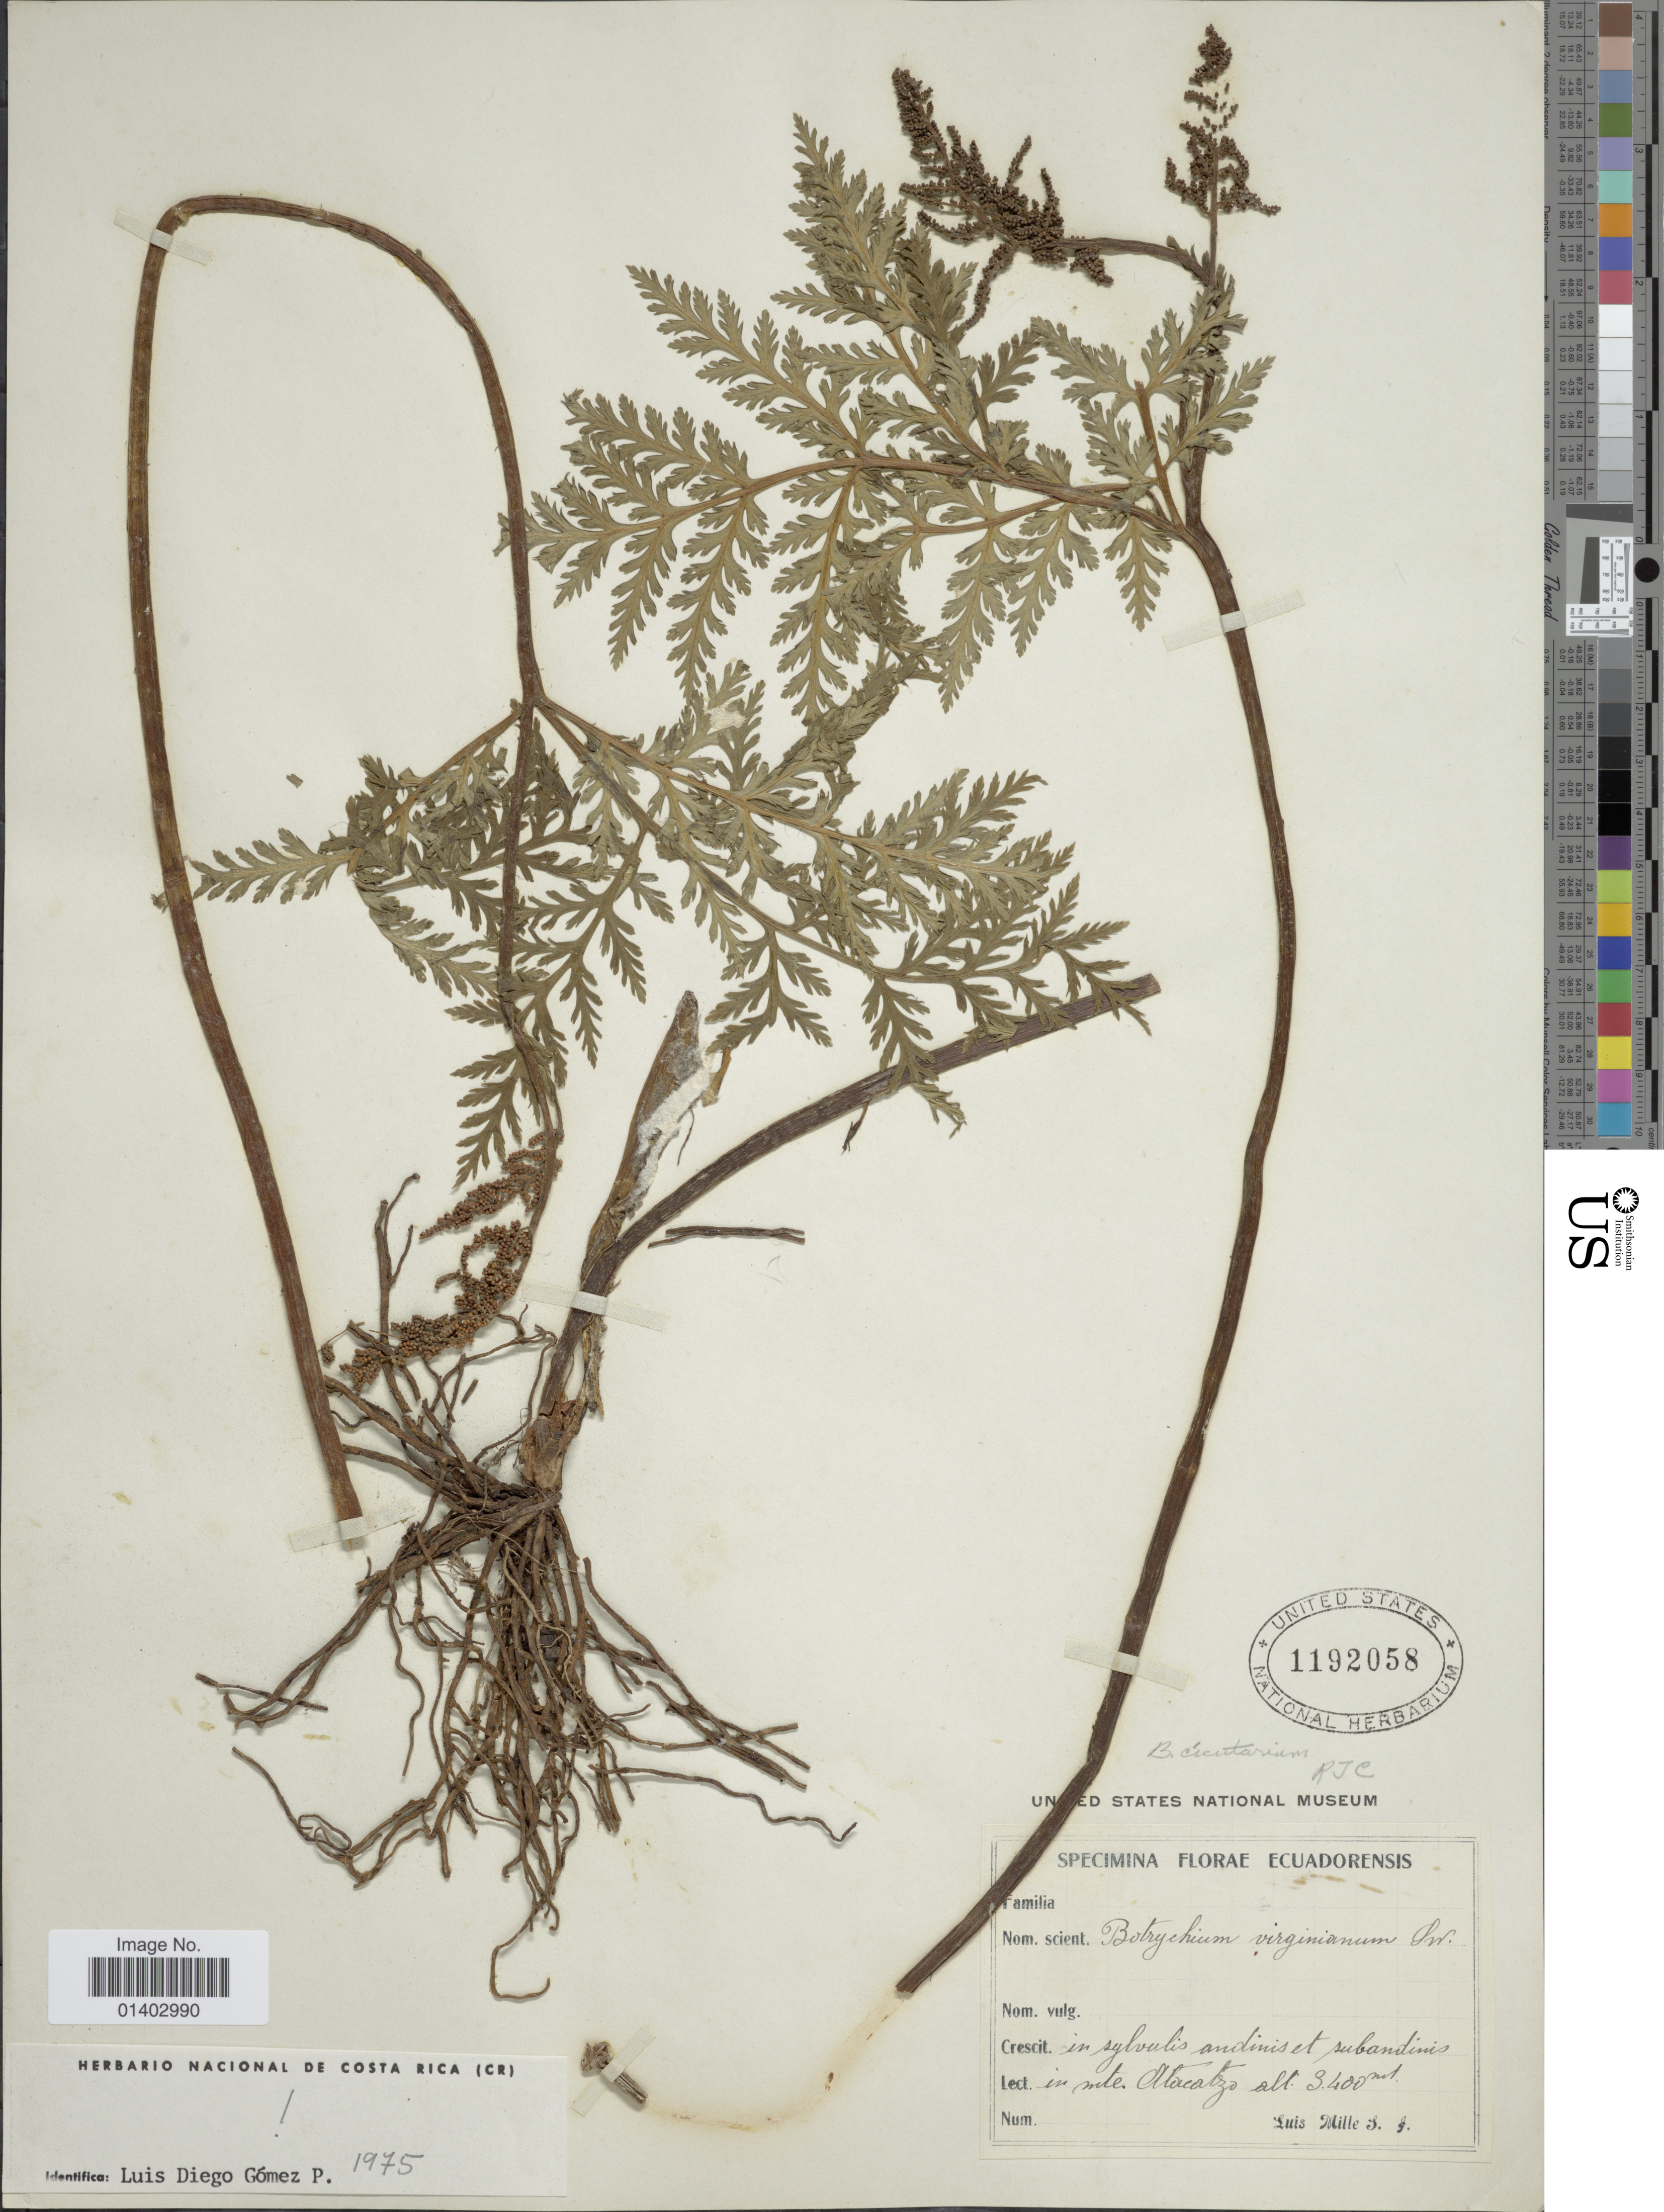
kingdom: Plantae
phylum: Tracheophyta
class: Polypodiopsida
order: Ophioglossales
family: Ophioglossaceae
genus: Botrychium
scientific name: Botrychium virginianum var. mexicanum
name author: Hook. & Grev.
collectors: L. Mille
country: Ecuador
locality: In sylvis andinis et subandinis in mte Atacatzo.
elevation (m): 3400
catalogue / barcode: US 1192058